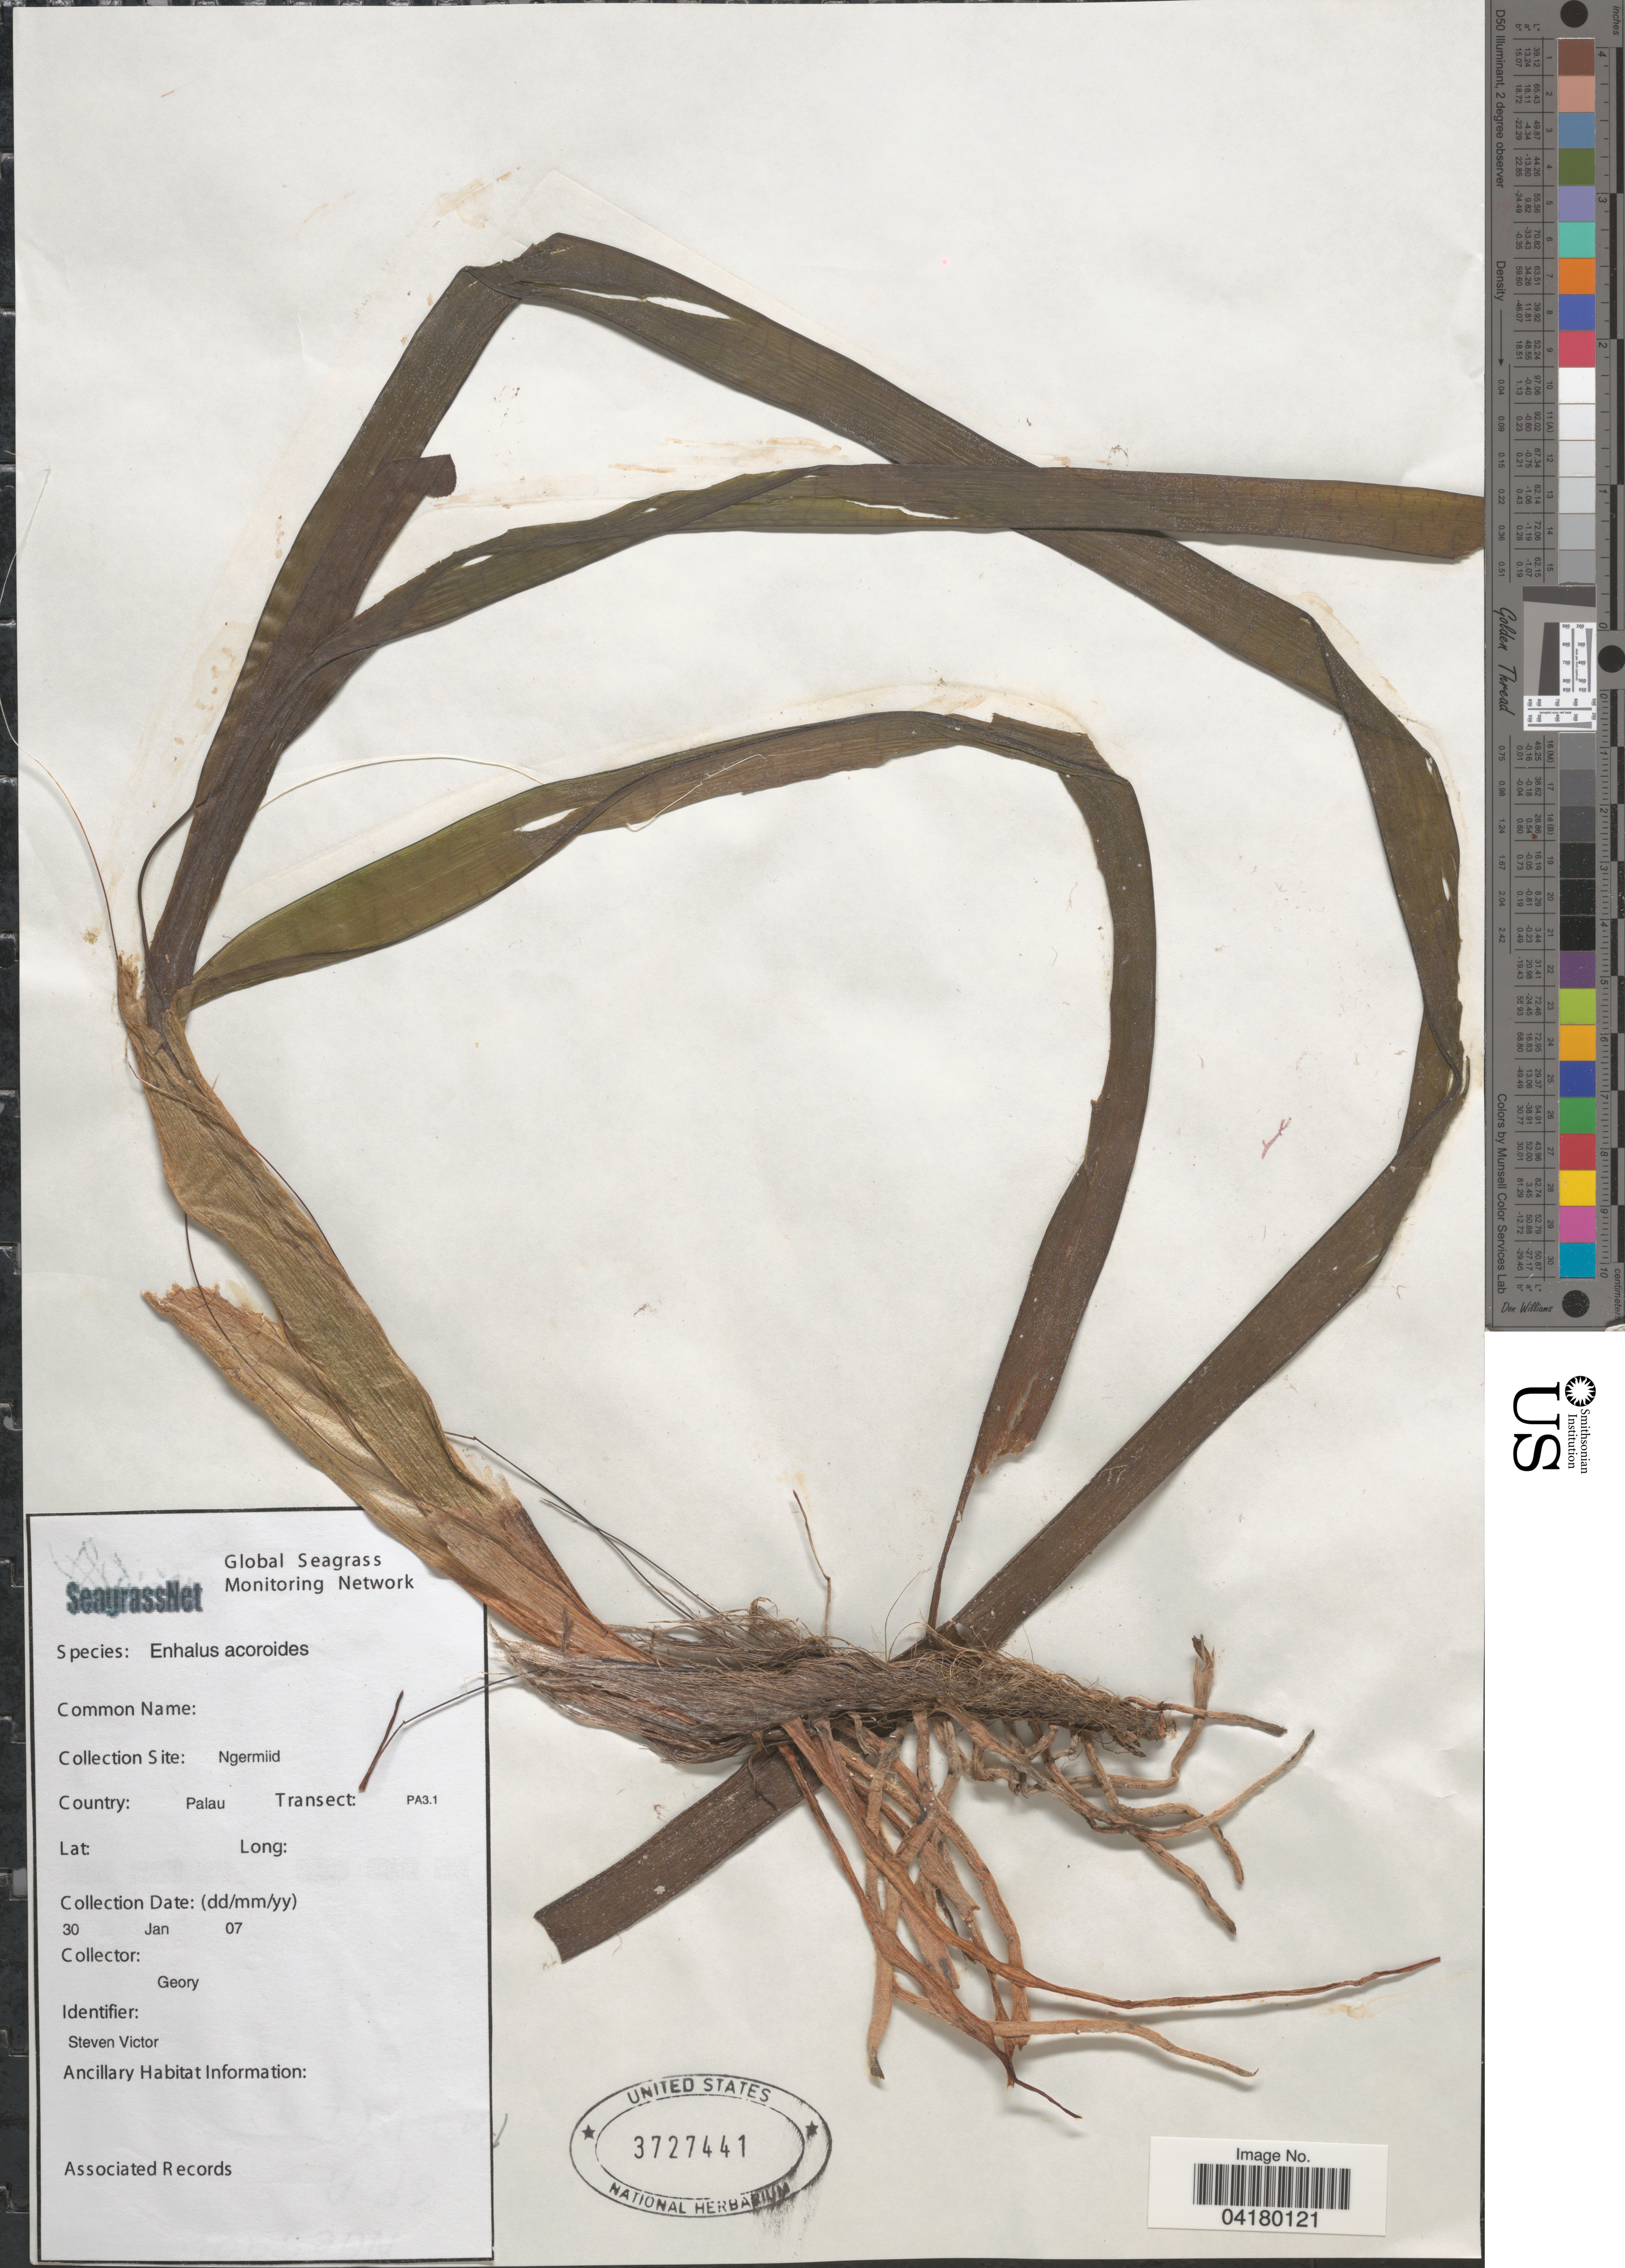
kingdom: Plantae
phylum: Tracheophyta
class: Liliopsida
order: Alismatales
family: Hydrocharitaceae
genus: Enhalus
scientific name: Enhalus acoroides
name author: (L. f.) Royle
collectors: Geor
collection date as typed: Transcribed d/m/y: 30/1/7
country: Palau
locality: Collection Site: Ngermiid. Country: Palau. Transect: PA3.1.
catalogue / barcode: US 3727441